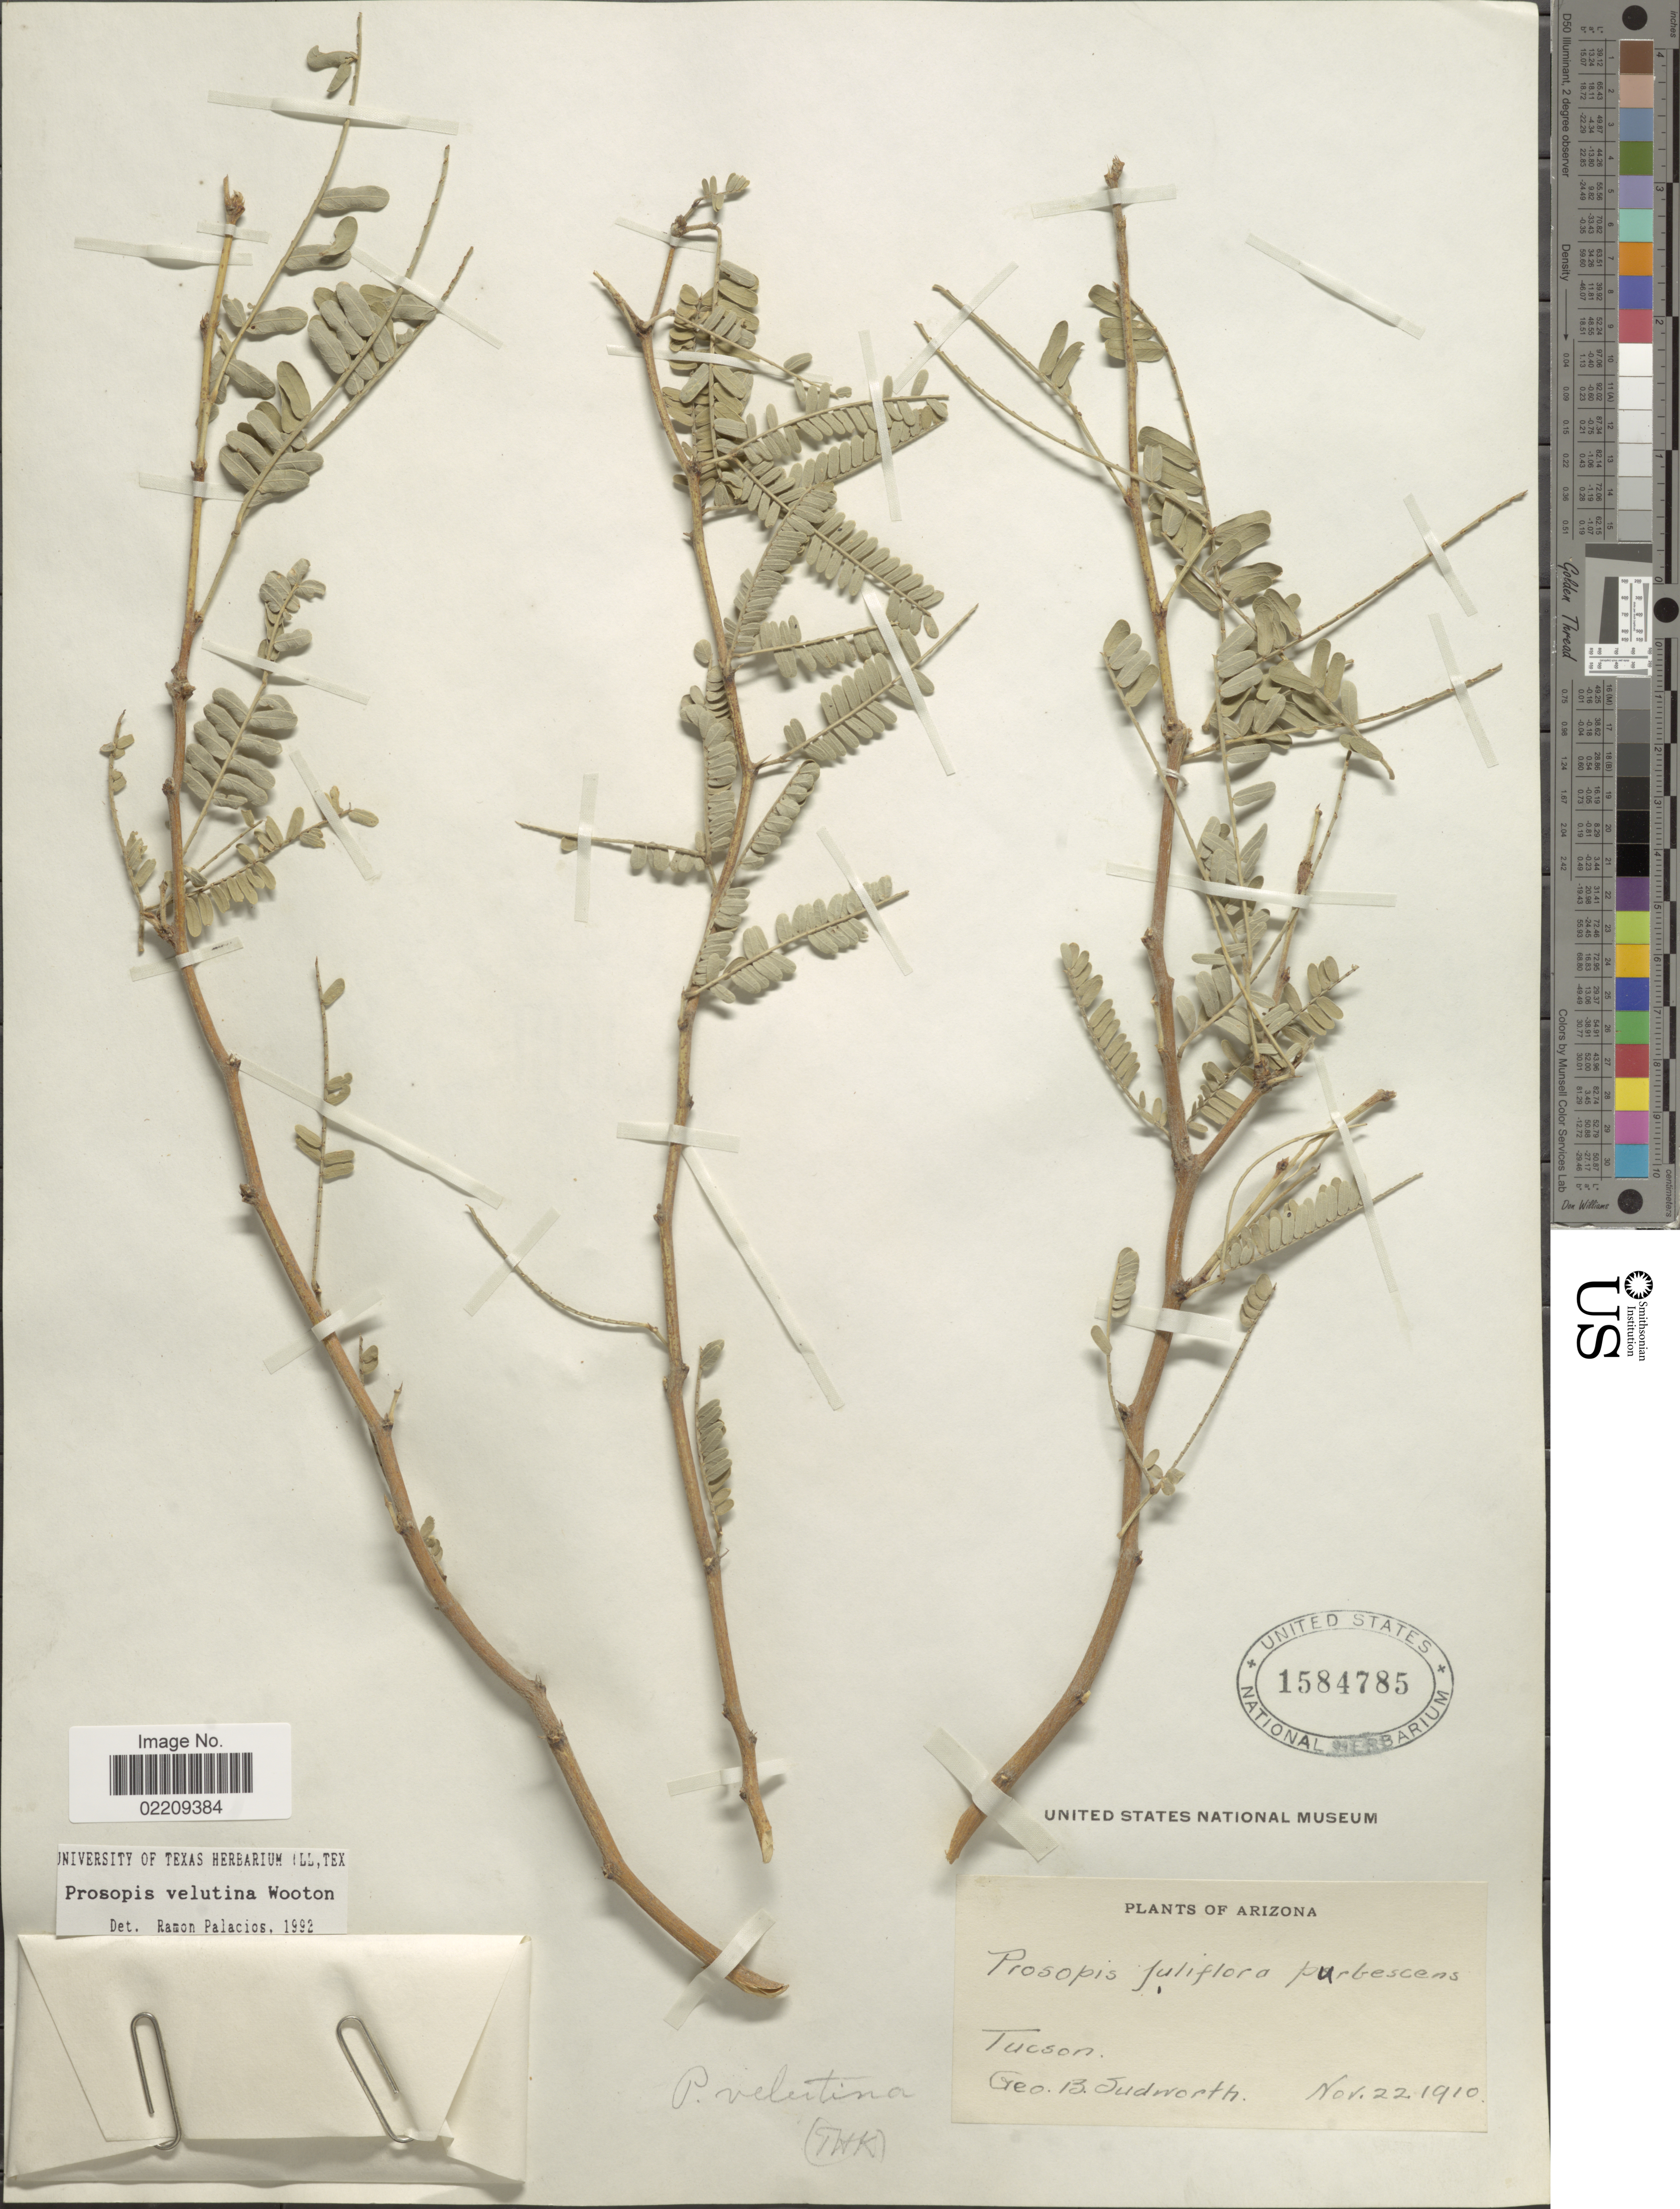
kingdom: Plantae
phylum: Tracheophyta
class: Magnoliopsida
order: Fabales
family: Fabaceae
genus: Neltuma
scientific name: Neltuma velutina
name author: (Wooton) Britton & Rose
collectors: G. B. Sudworth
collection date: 1910-11-22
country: United States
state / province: Arizona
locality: Tucson.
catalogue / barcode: US 1584785